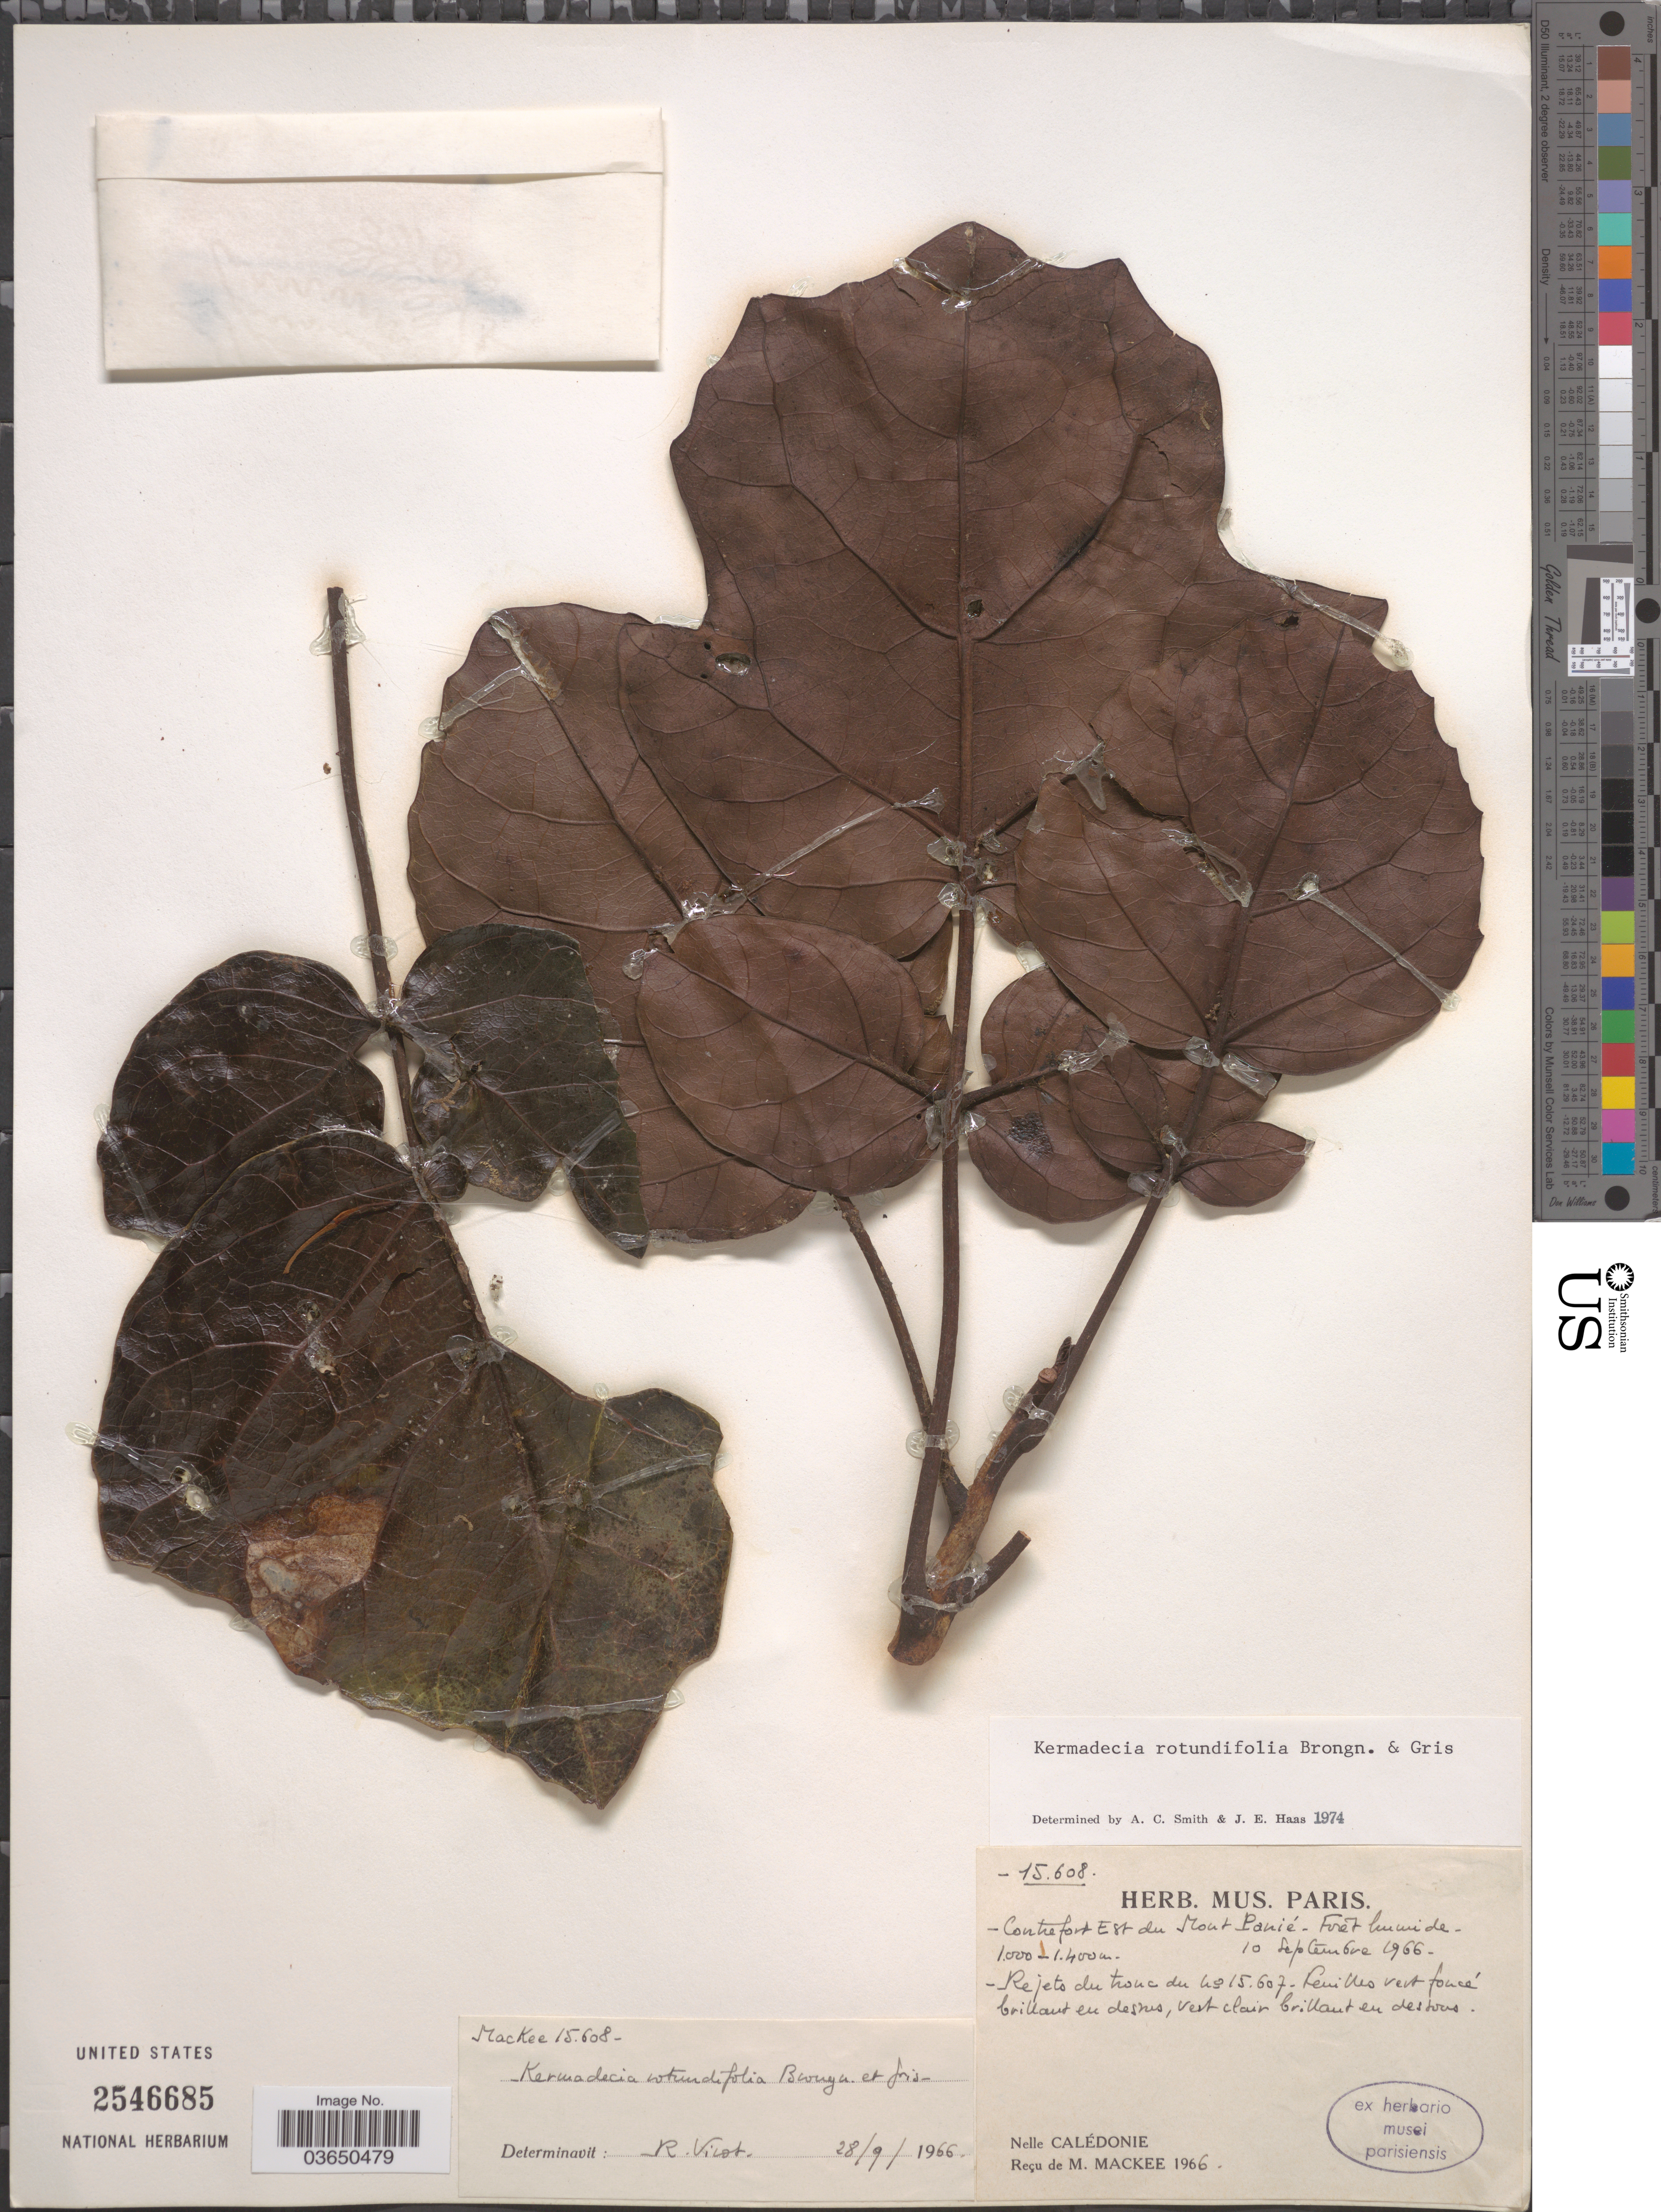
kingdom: Plantae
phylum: Tracheophyta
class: Magnoliopsida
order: Proteales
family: Proteaceae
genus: Kermadecia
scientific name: Kermadecia rotundifolia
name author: Brongn. & Gris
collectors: M. Mackee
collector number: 15608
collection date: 1966-09-10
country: New Caledonia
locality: Contrefort Est du Mont Panié.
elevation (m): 1000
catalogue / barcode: US 2546685